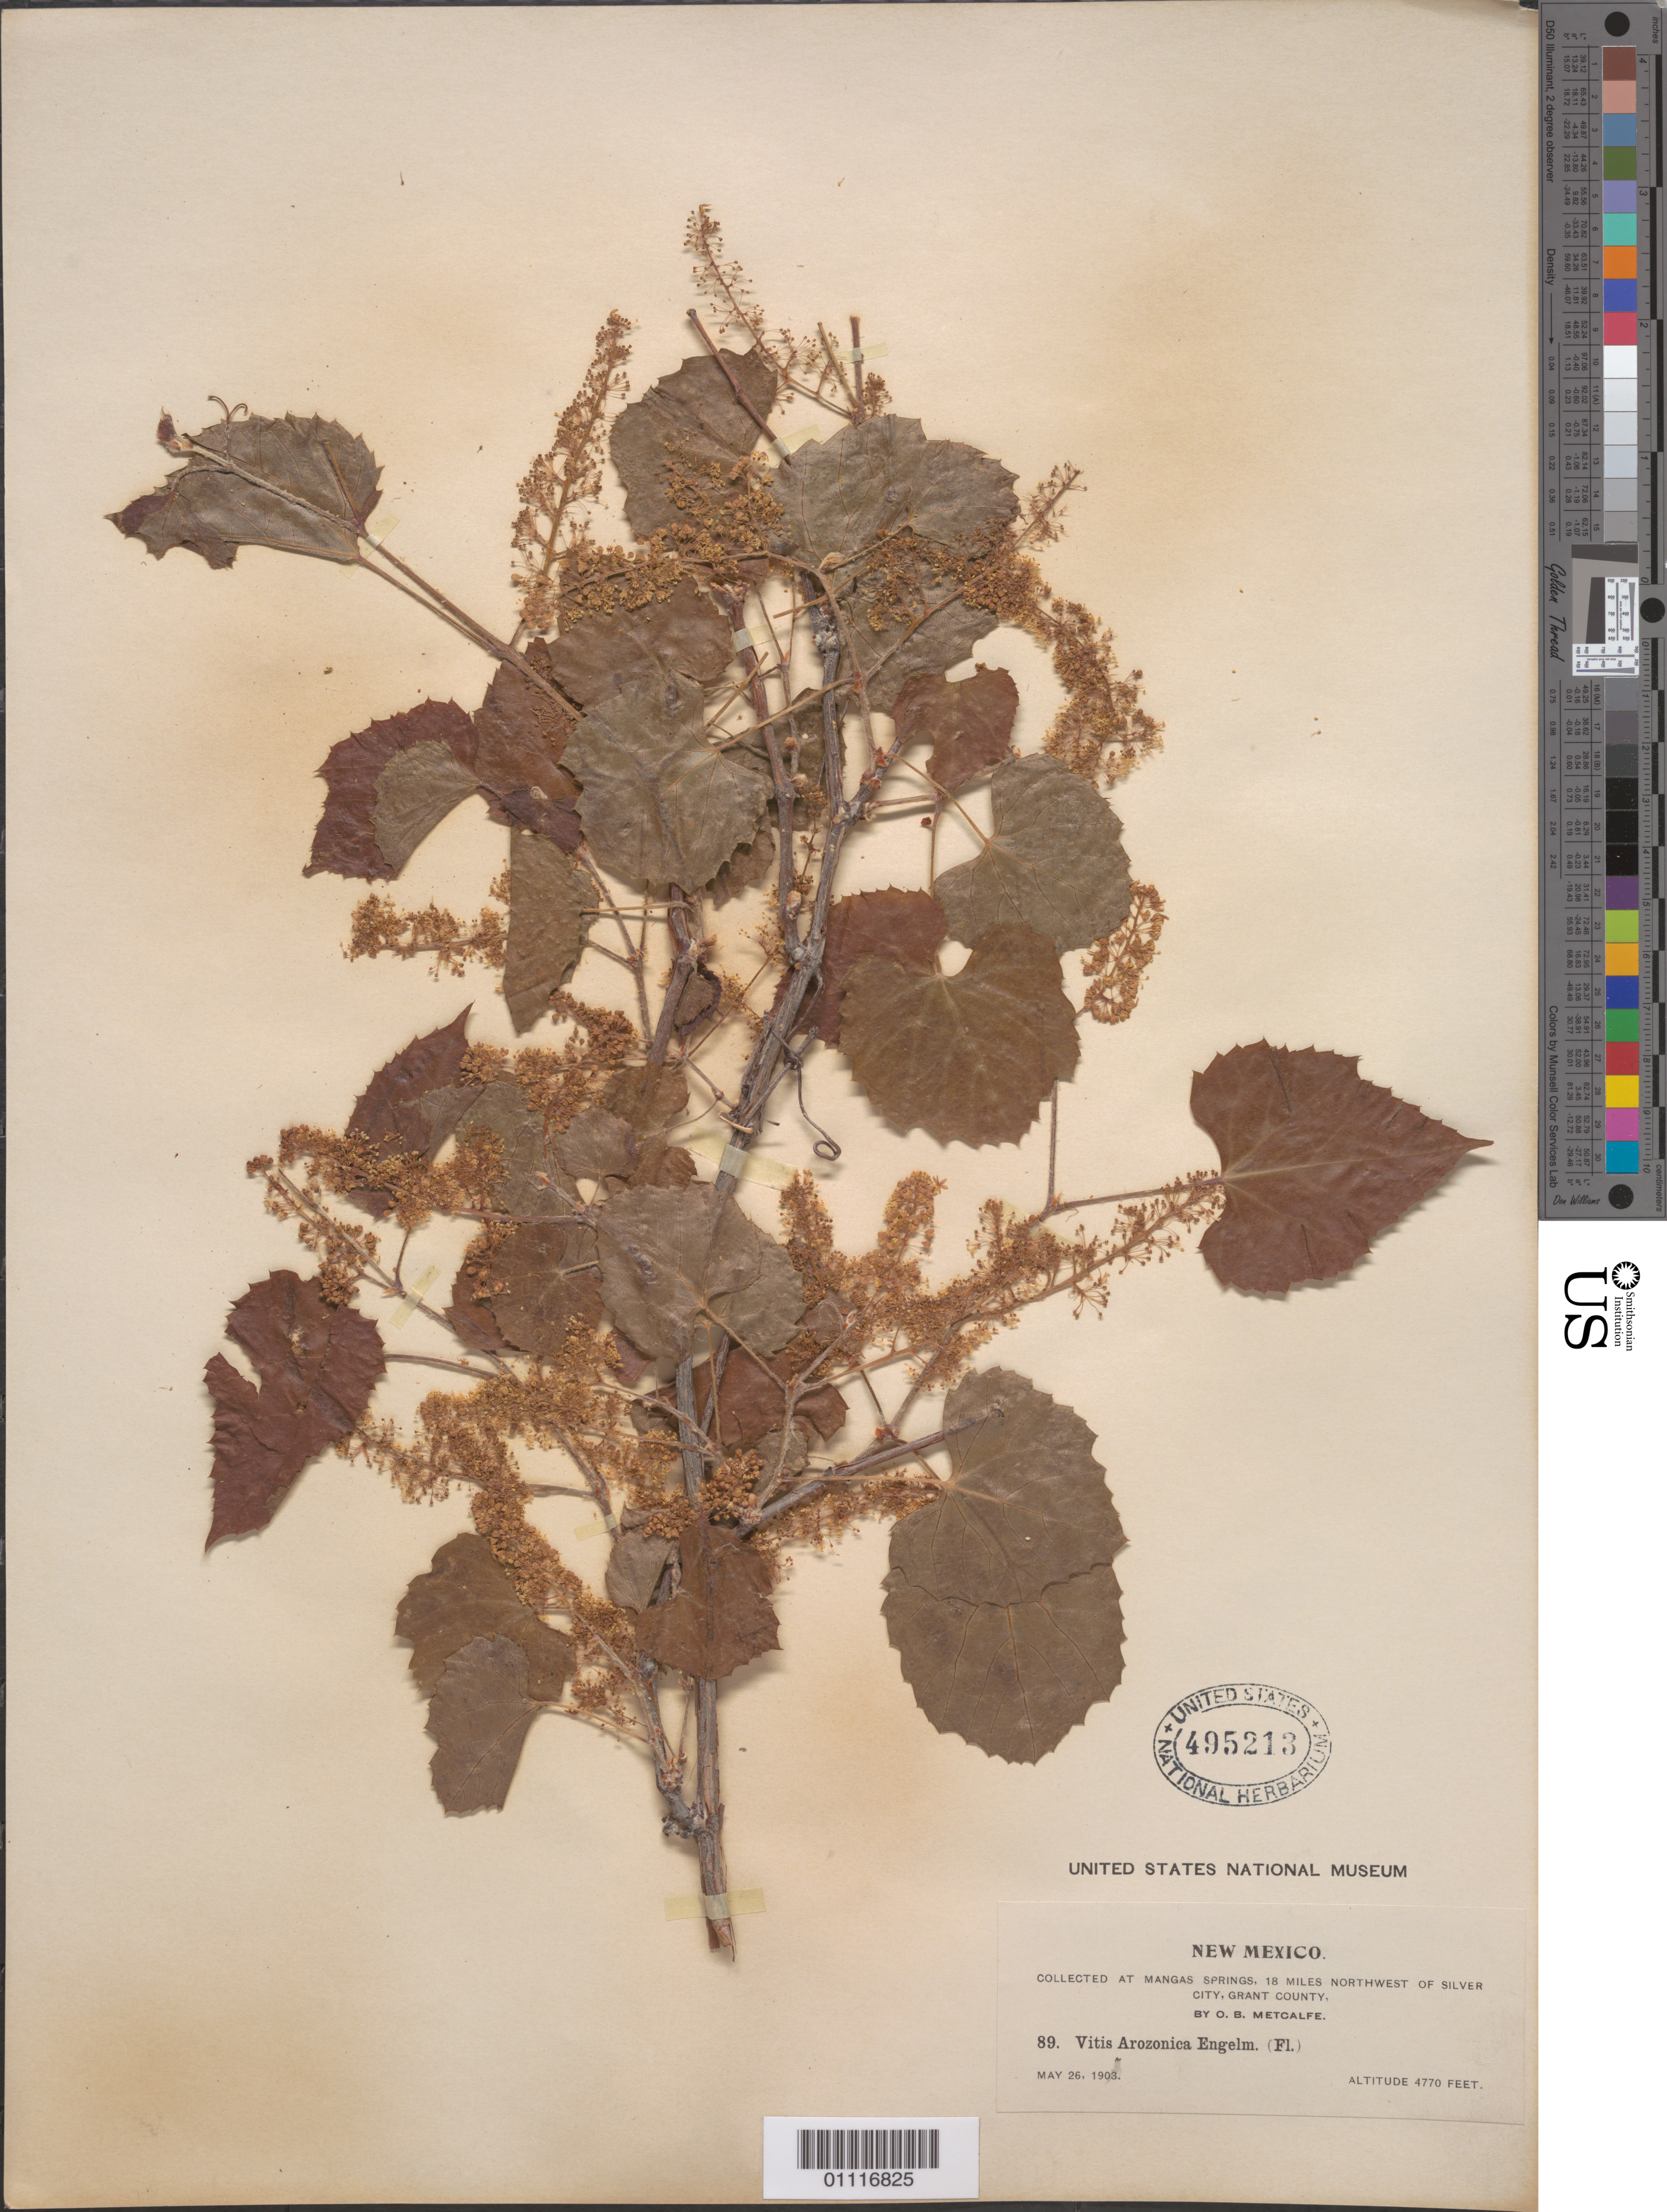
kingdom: Plantae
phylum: Tracheophyta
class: Magnoliopsida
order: Vitales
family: Vitaceae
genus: Vitis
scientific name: Vitis arizonica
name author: Engelm.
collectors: O. B. Metcalfe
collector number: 89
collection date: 1903-05-26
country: United States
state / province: New Mexico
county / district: Grant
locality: Mangas Springs, 18 Miles Northwest of Silver City.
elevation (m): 1454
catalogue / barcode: US 495213